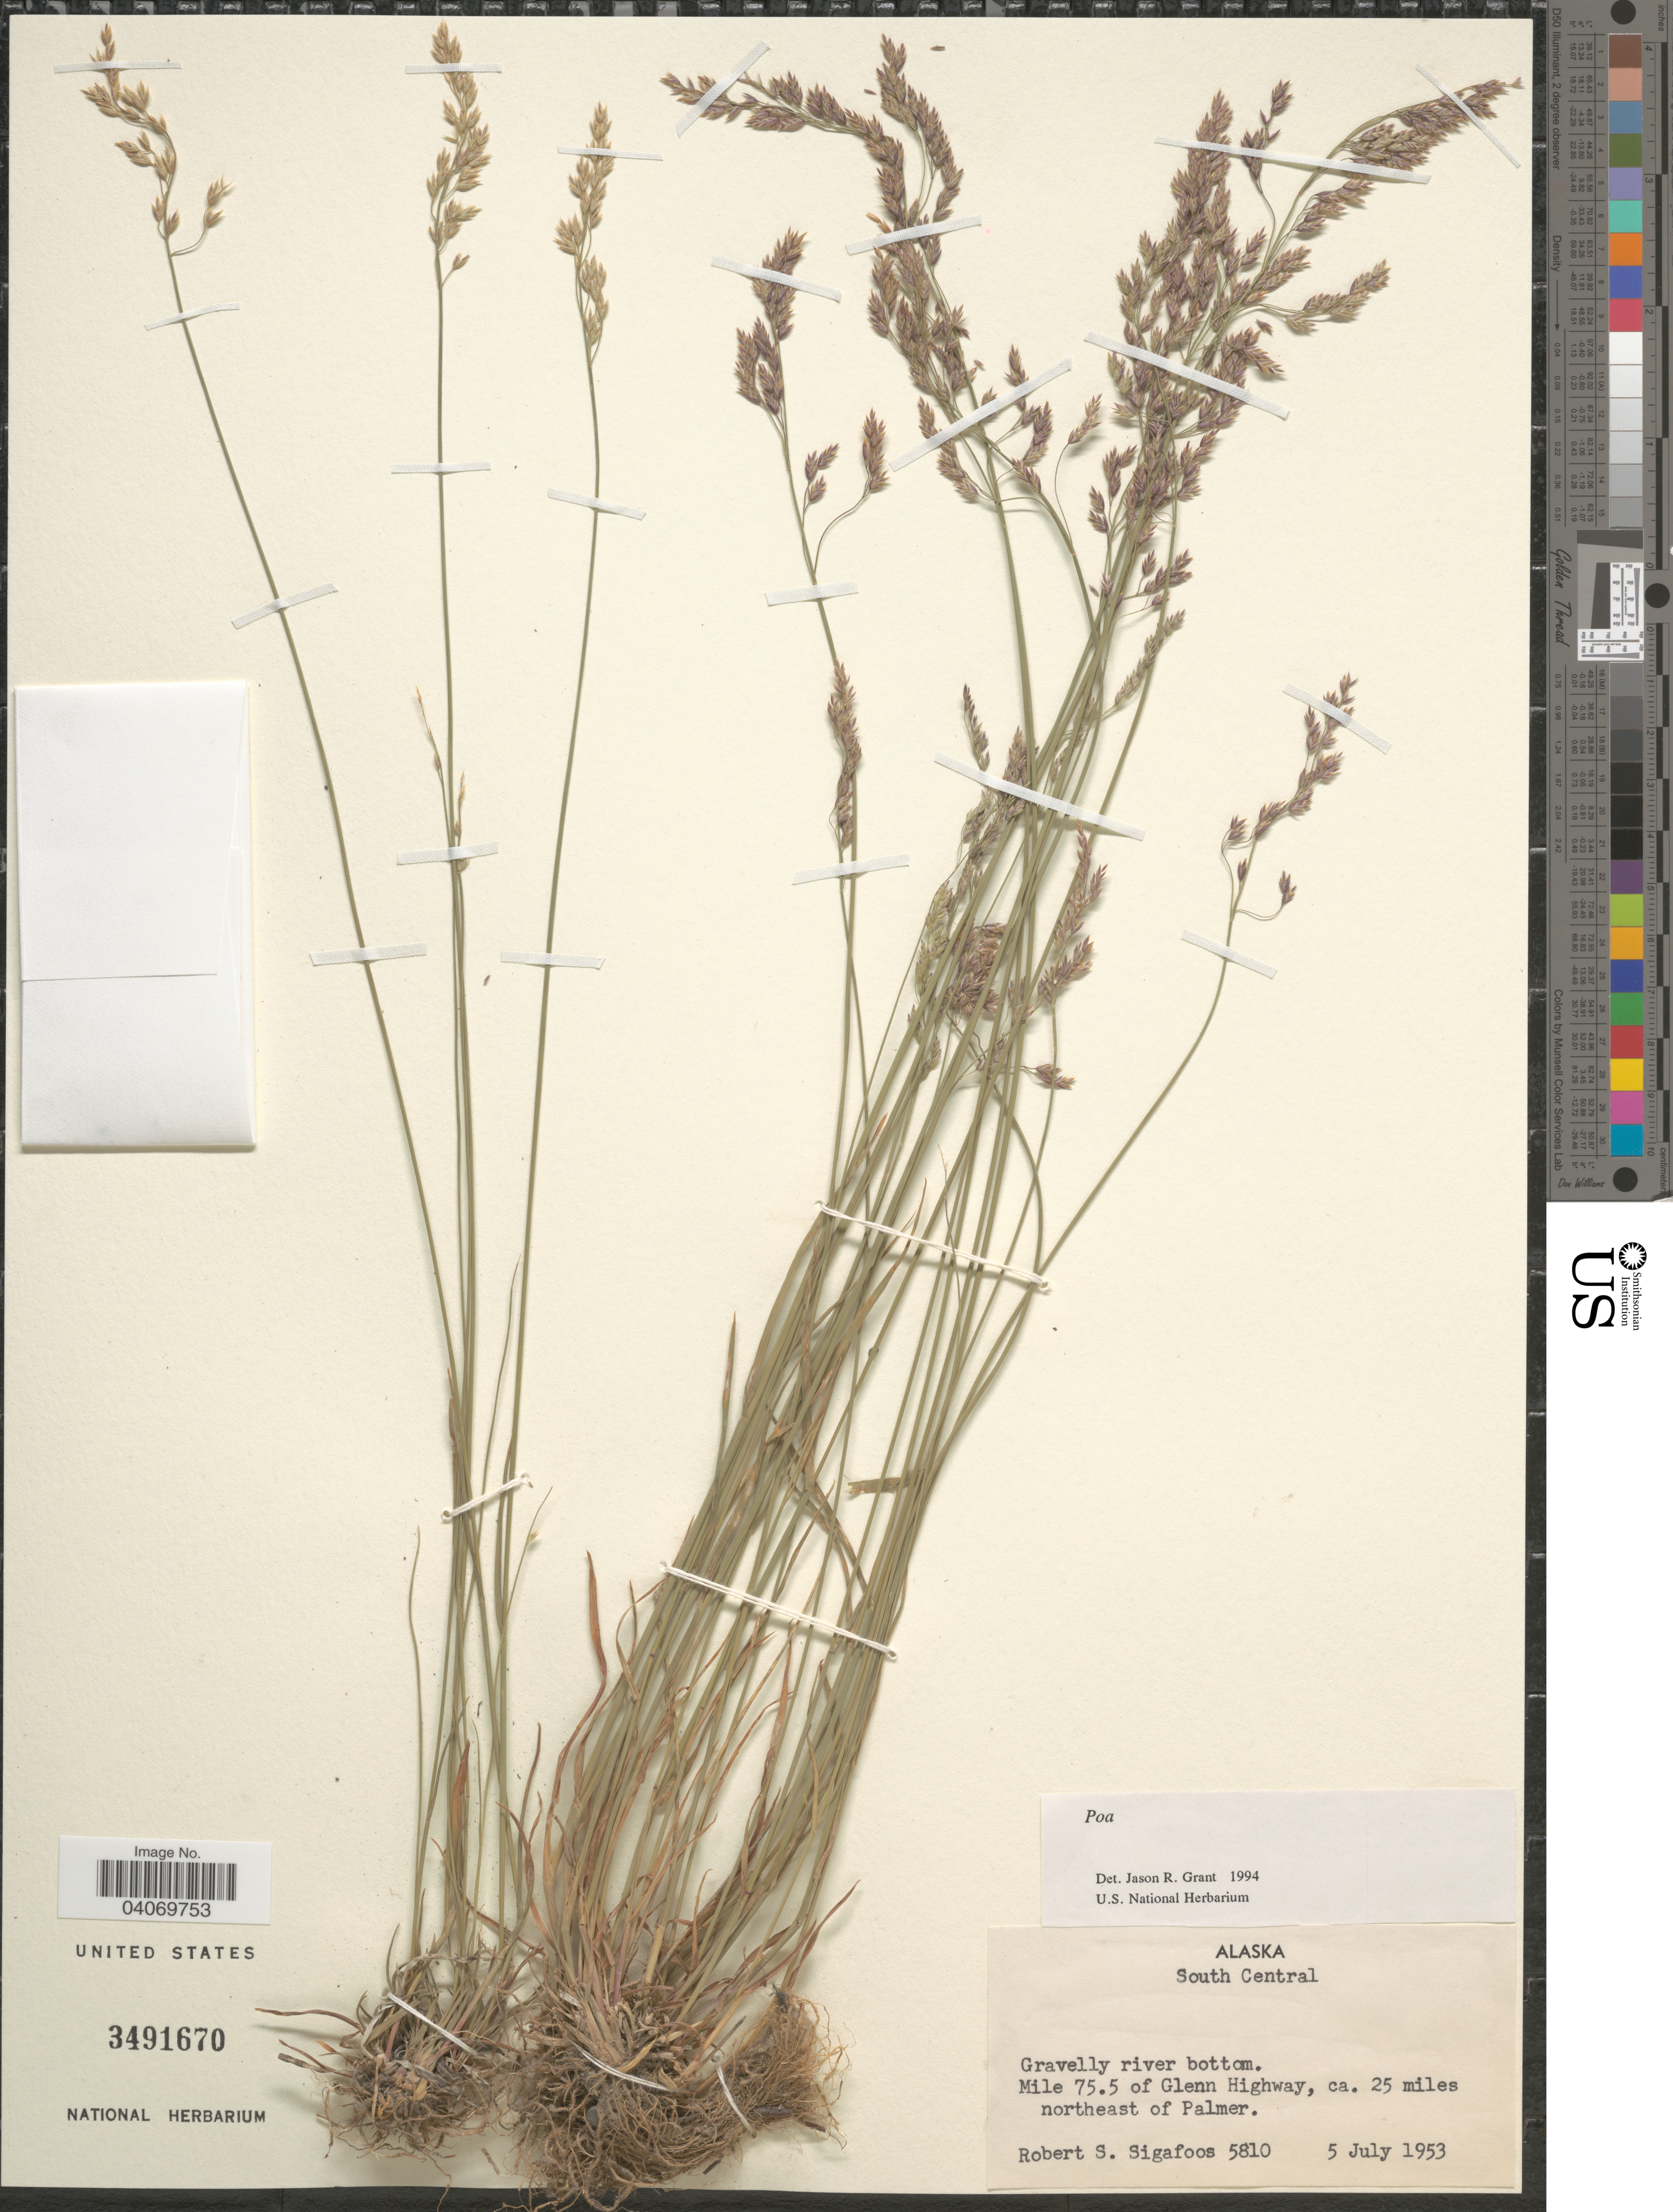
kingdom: Plantae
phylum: Tracheophyta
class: Liliopsida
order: Poales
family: Poaceae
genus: Poa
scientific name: Poa sp.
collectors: R. Sigafoos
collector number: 5810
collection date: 1953-07-05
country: United States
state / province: Alaska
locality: South Central. Gravelly river bottom. Mile 75.5 of Glenn Highway, ca. 25 miles northeast of Palmer.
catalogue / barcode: US 3491670